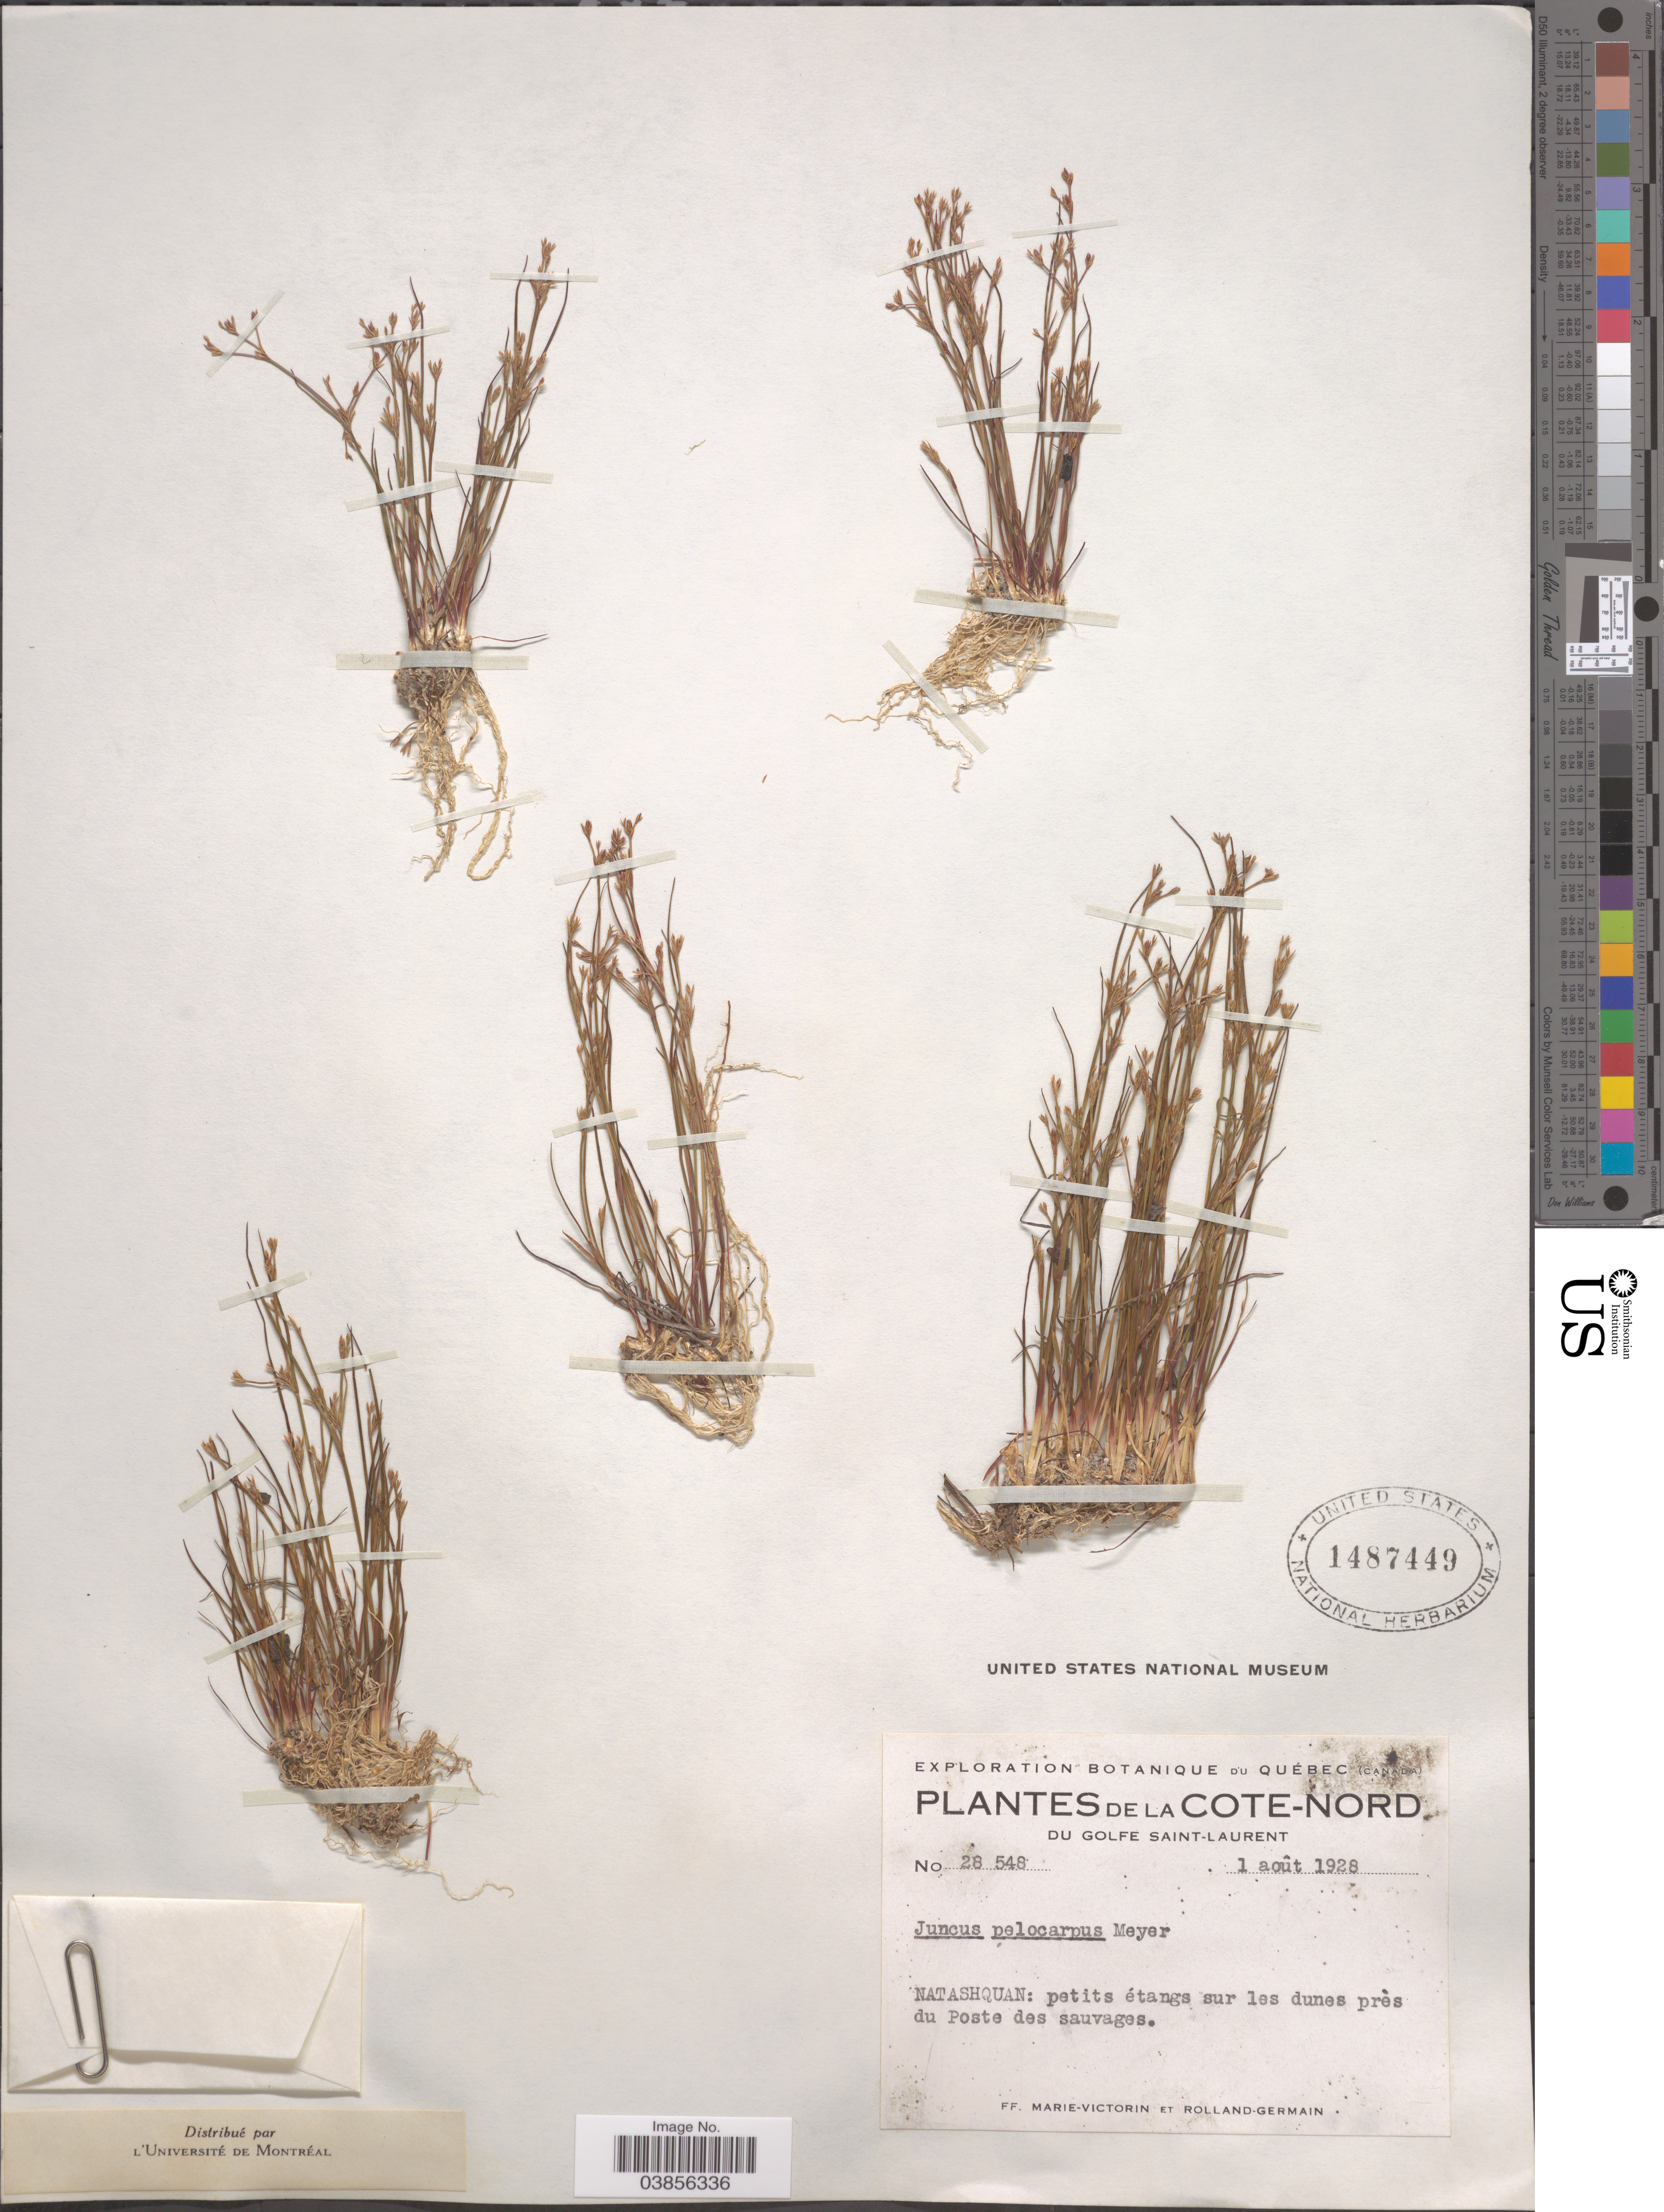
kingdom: Plantae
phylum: Tracheophyta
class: Liliopsida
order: Poales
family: Juncaceae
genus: Juncus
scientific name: Juncus pelocarpus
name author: E. Mey.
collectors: F. Marie-Victorin & Rolland-Germain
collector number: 28548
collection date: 1928-08-01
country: Canada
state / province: Quebec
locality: La Cote-Nord. Du golfe Saint-Laurent. Natashquan: sur les dunes près du Poste des sauvages.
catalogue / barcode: US 1487449